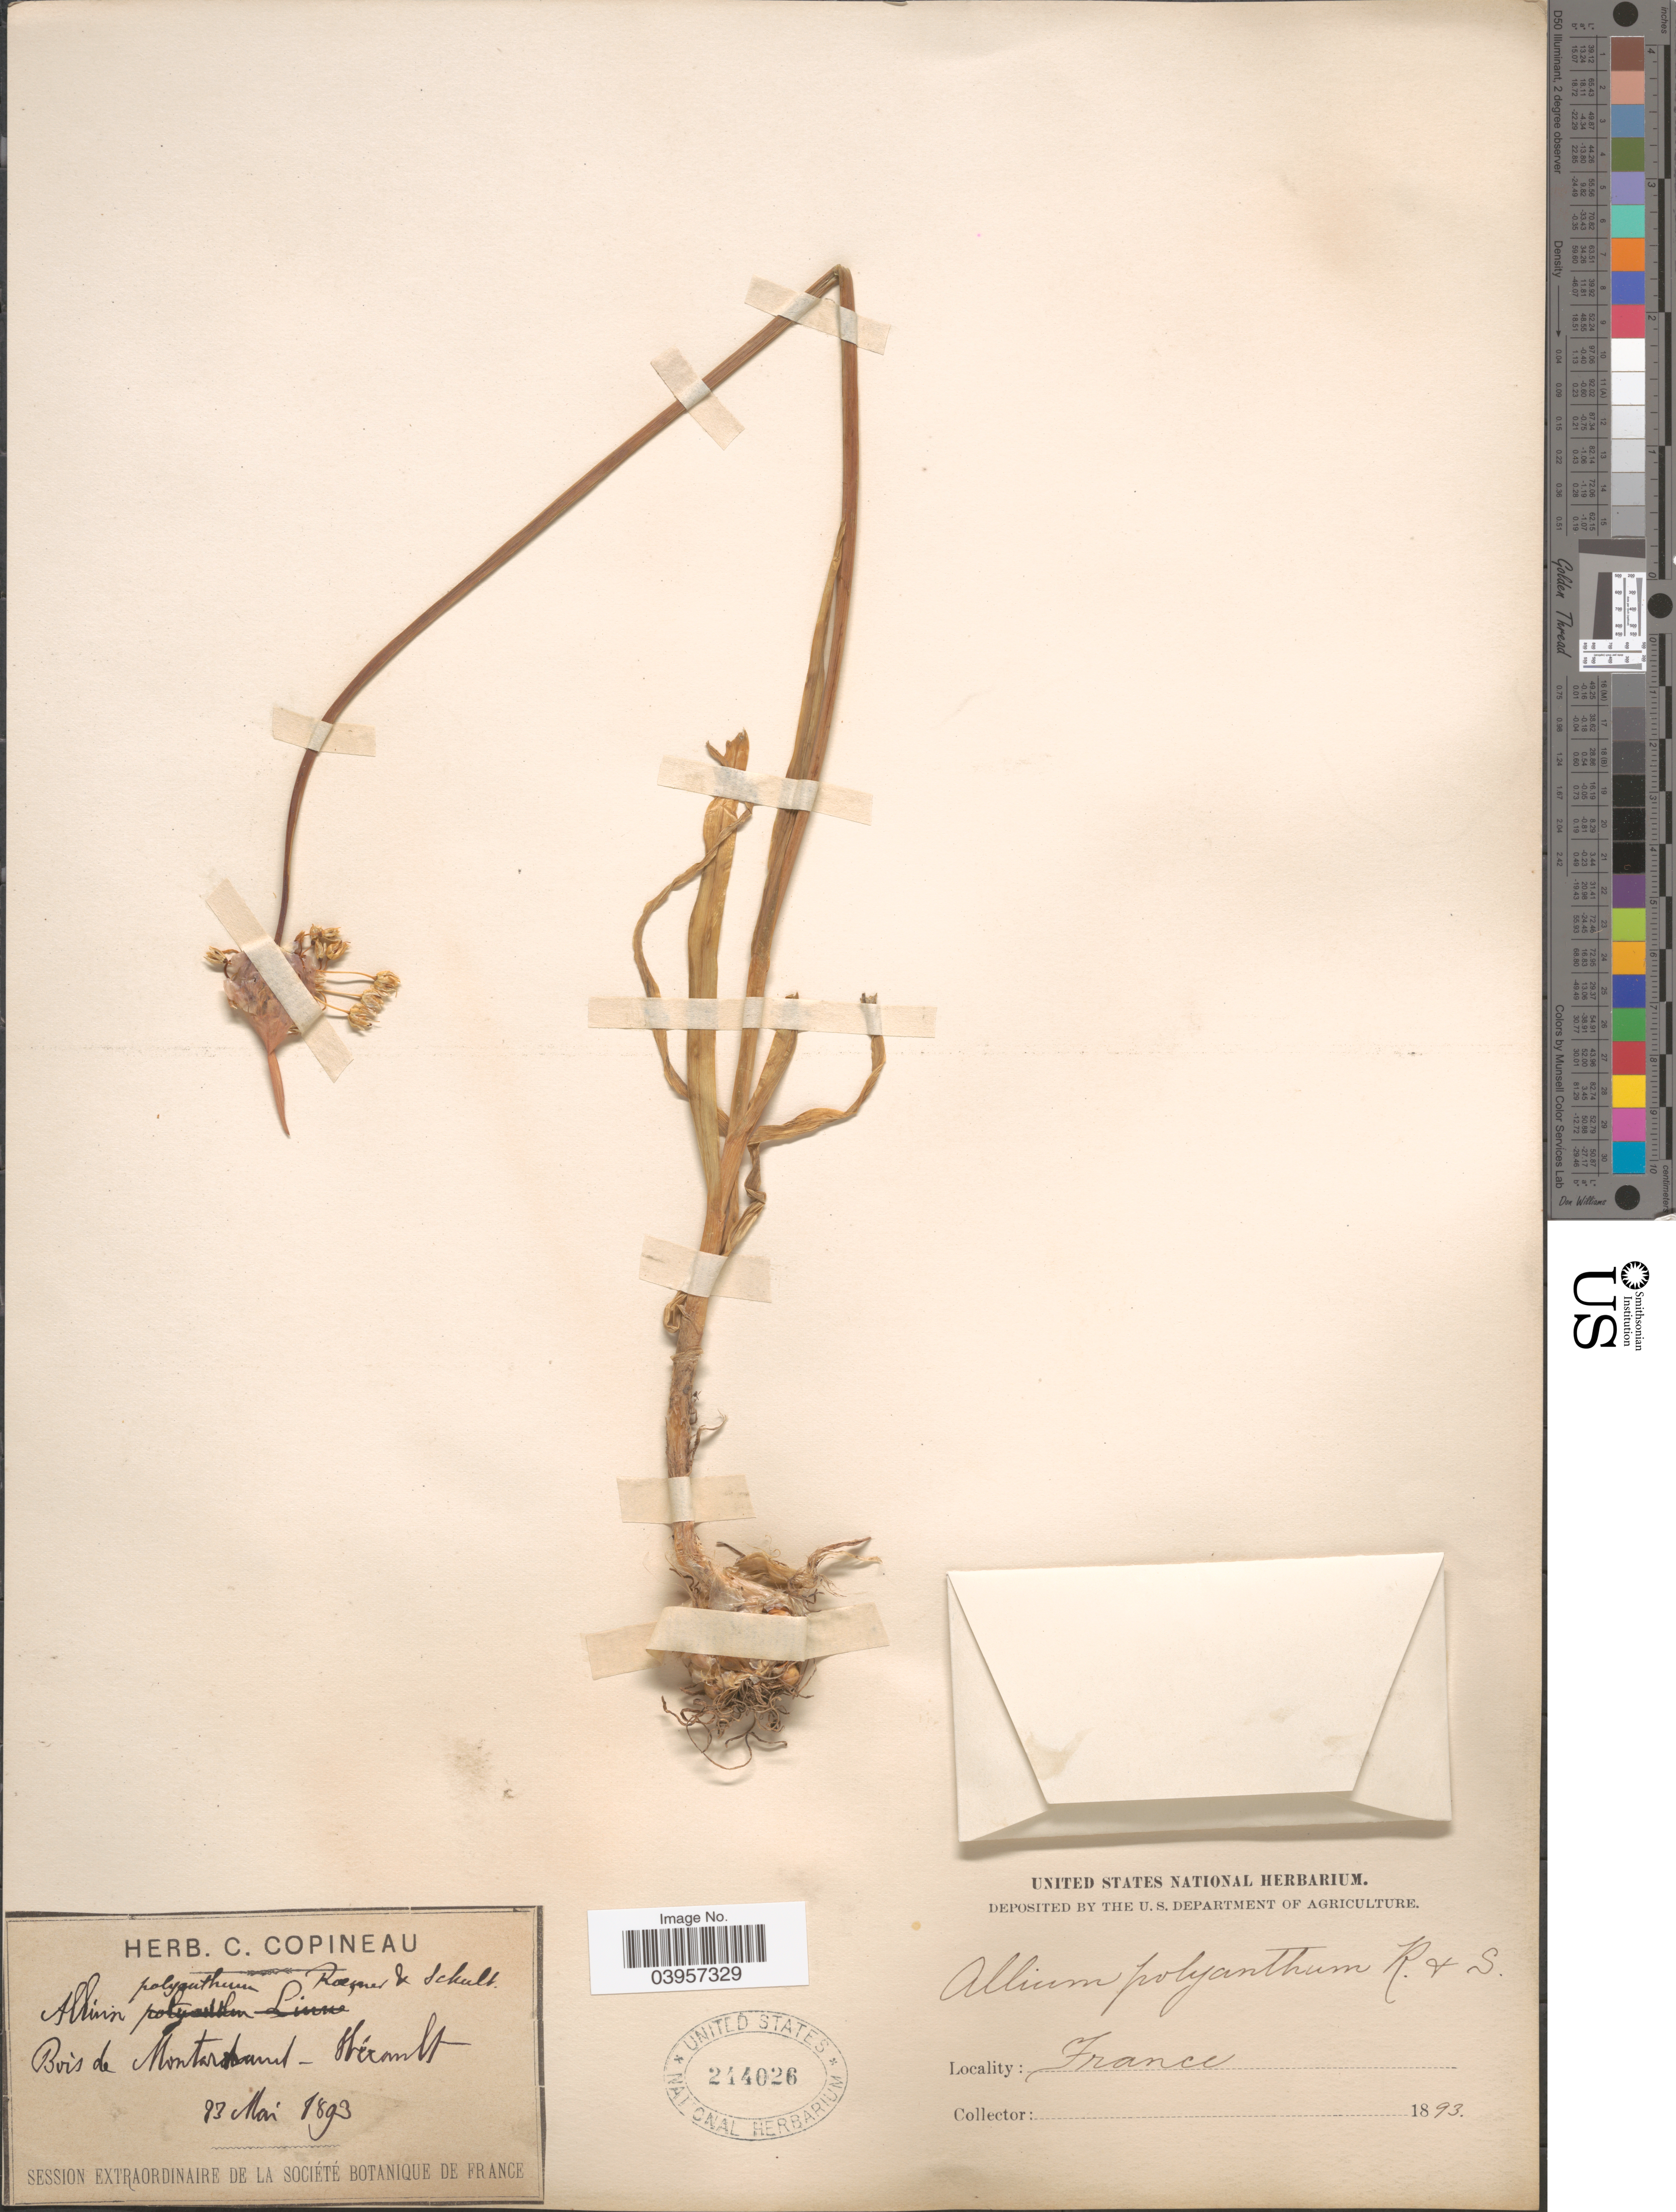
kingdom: Plantae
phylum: Tracheophyta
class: Liliopsida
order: Asparagales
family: Amaryllidaceae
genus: Allium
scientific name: Allium polyanthum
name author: Schult. & Schult. f.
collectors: ex herb. C. Copineau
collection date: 1893-05-23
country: France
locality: Bois de Montarnaud - Hérault.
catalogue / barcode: US 214026